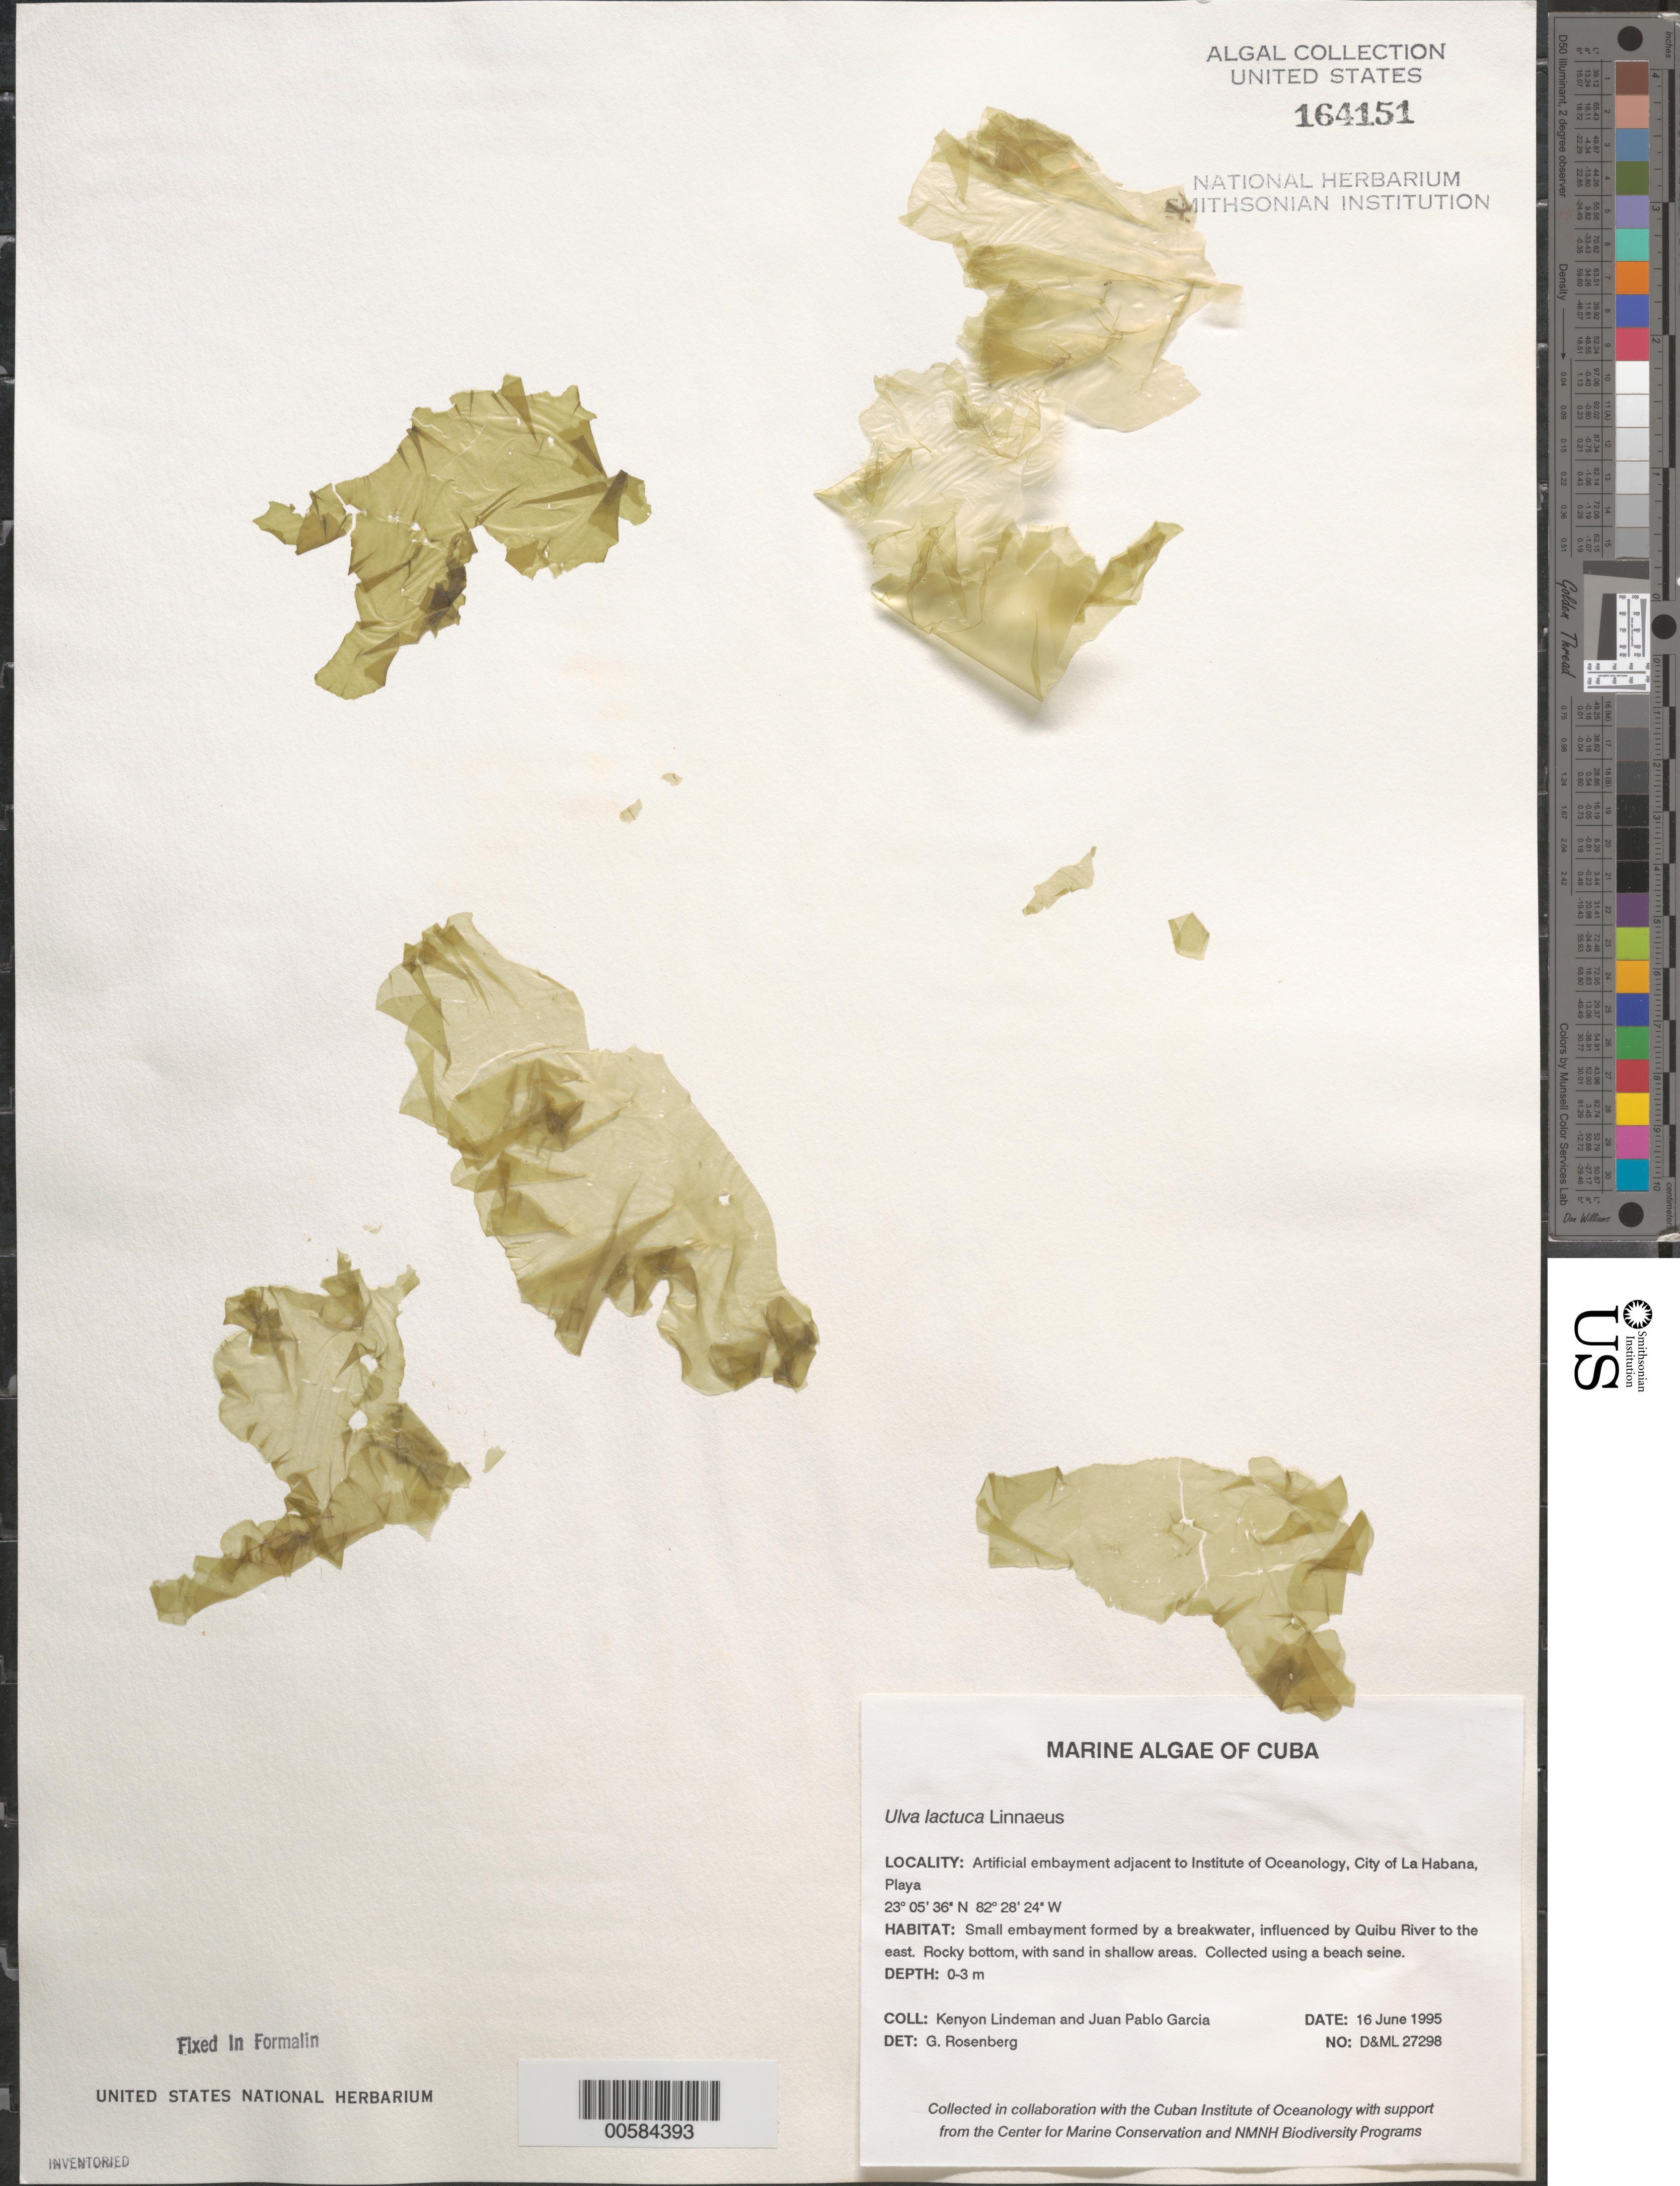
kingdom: Plantae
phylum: Chlorophyta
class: Ulvophyceae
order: Ulvales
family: Ulvaceae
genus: Ulva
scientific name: Ulva lactuca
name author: L.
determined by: Rosenberg, G.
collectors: K. Lindeman & J. P. Garcia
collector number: D&ML 27298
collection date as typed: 16 Jun 1995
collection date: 1995-06-16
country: Cuba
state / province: La Habana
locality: La habana, playa, by institute of oceanology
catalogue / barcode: US 164151